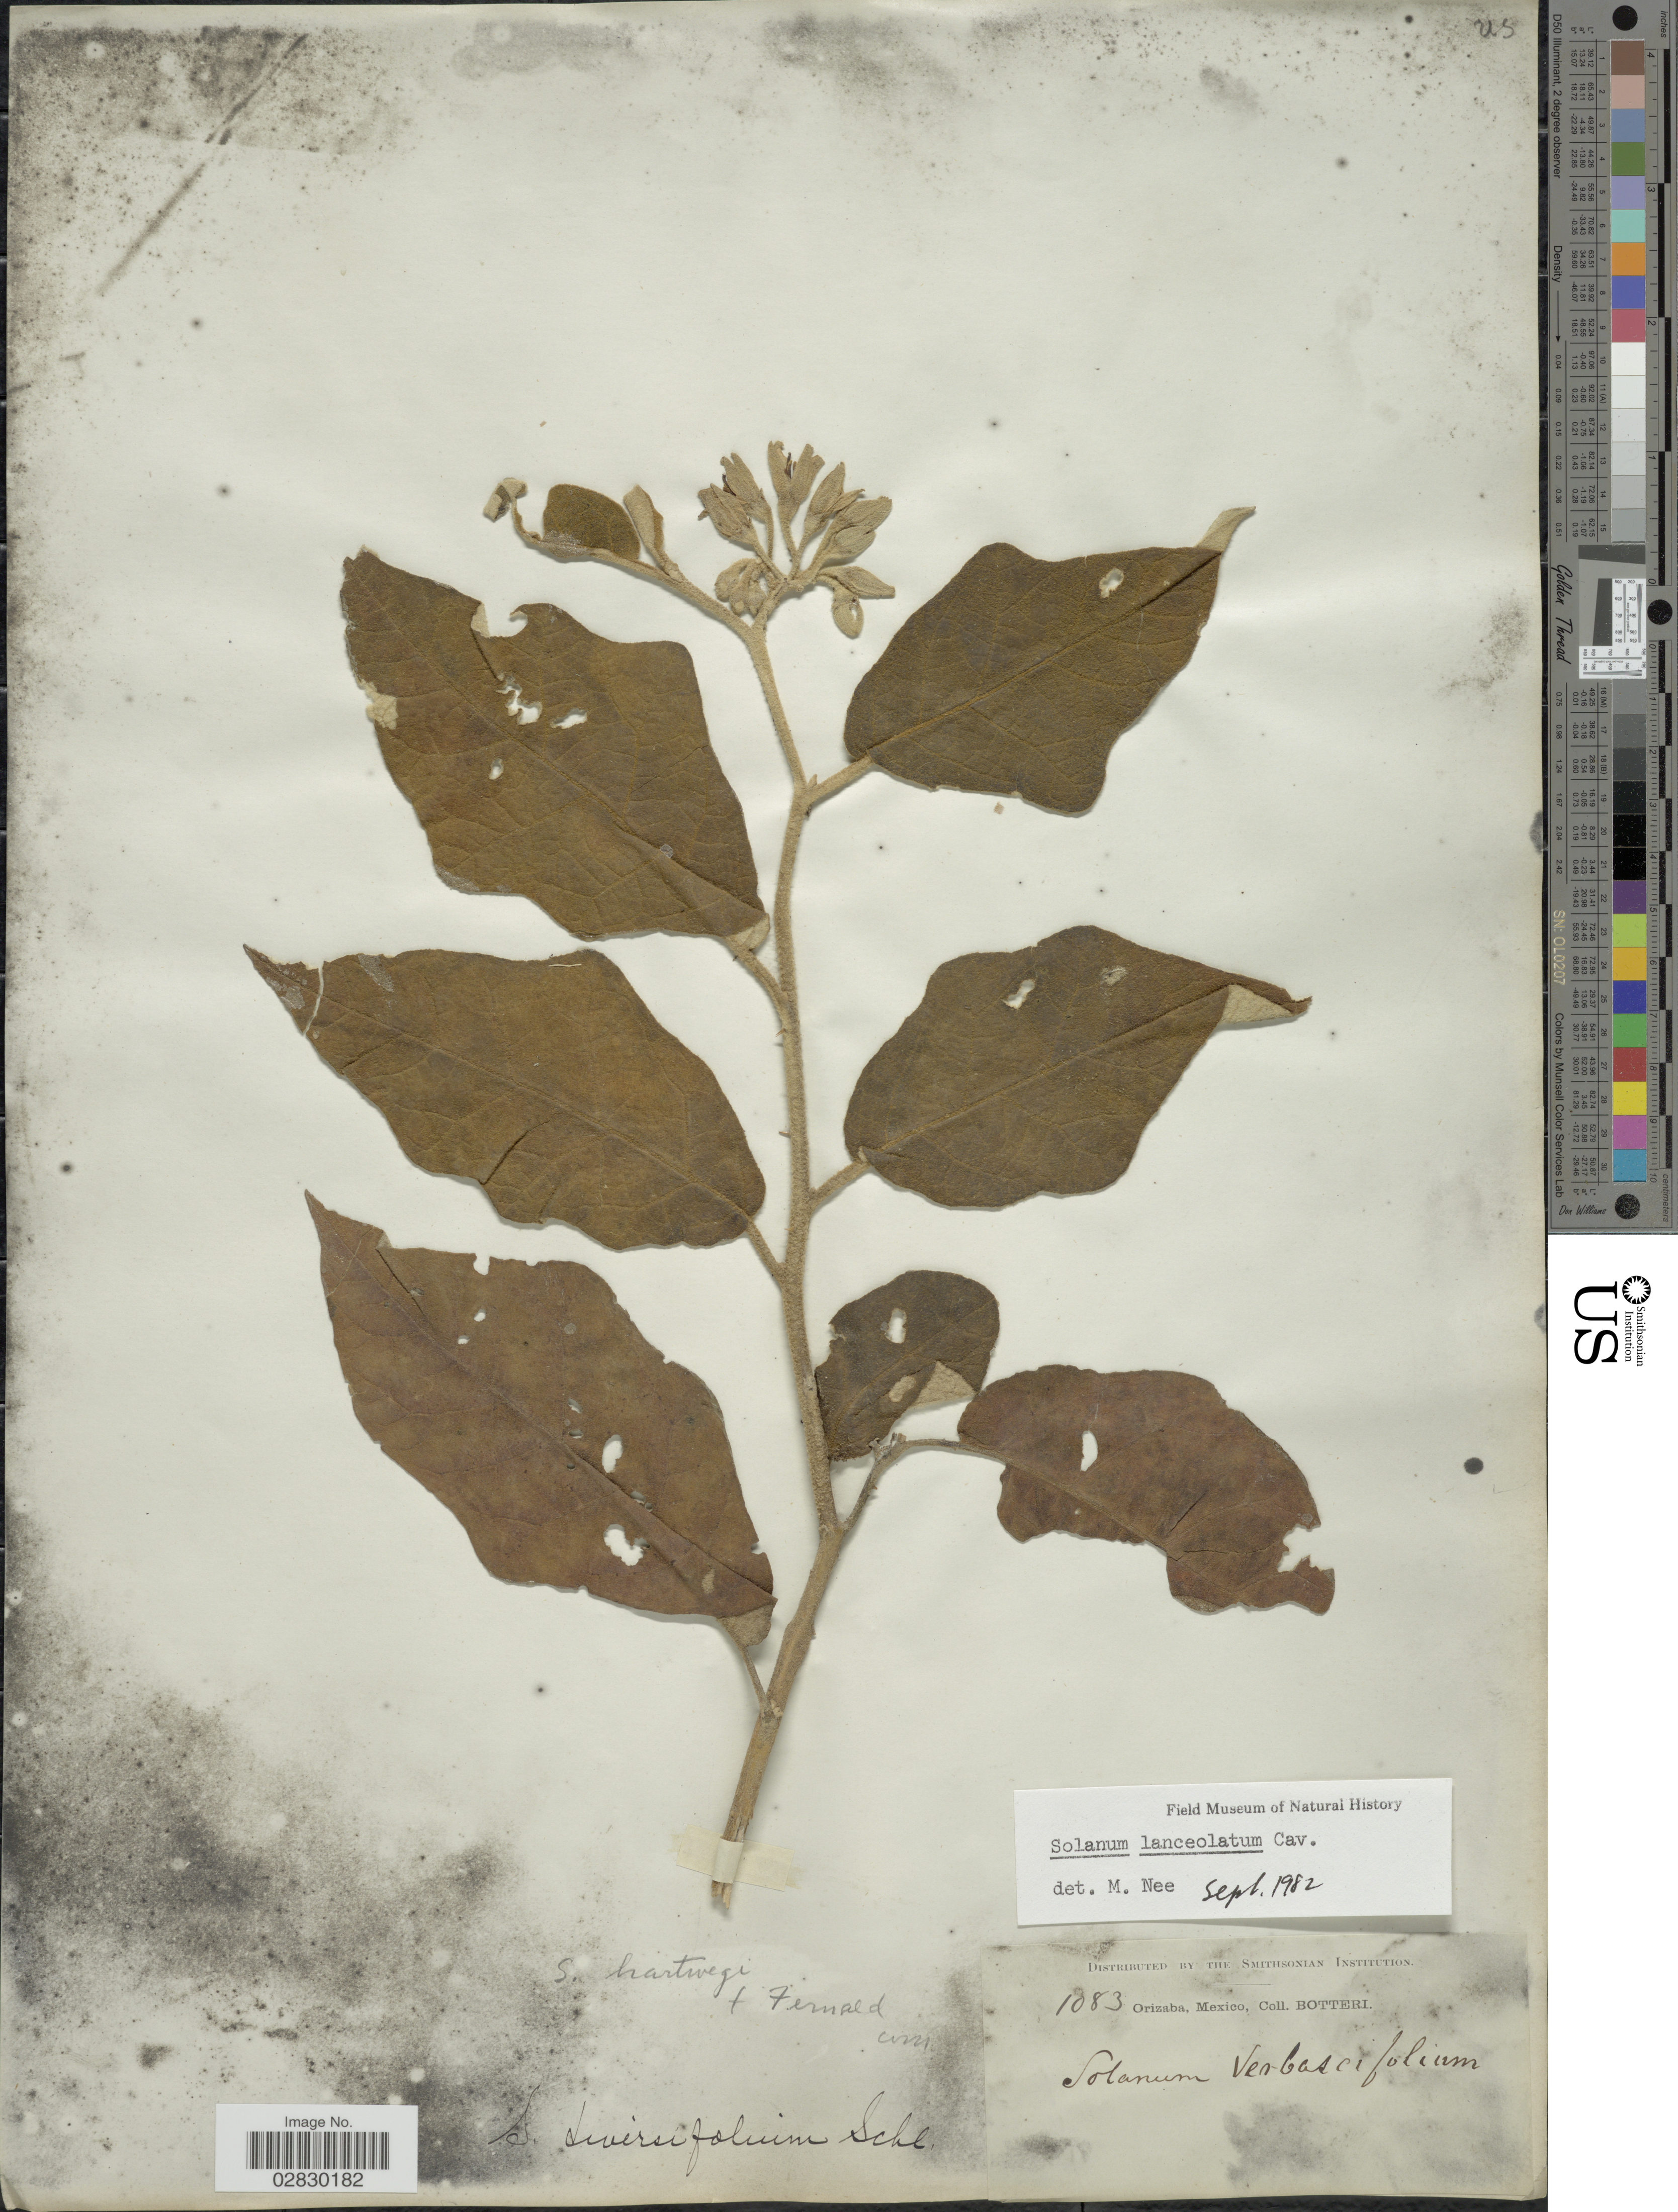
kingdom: Plantae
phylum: Tracheophyta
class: Magnoliopsida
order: Solanales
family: Solanaceae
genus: Solanum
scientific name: Solanum lanceolatum Berthault, nom. illeg.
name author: Berthault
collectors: -. Botteri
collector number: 1083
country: Mexico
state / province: Veracruz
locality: Orizaba.